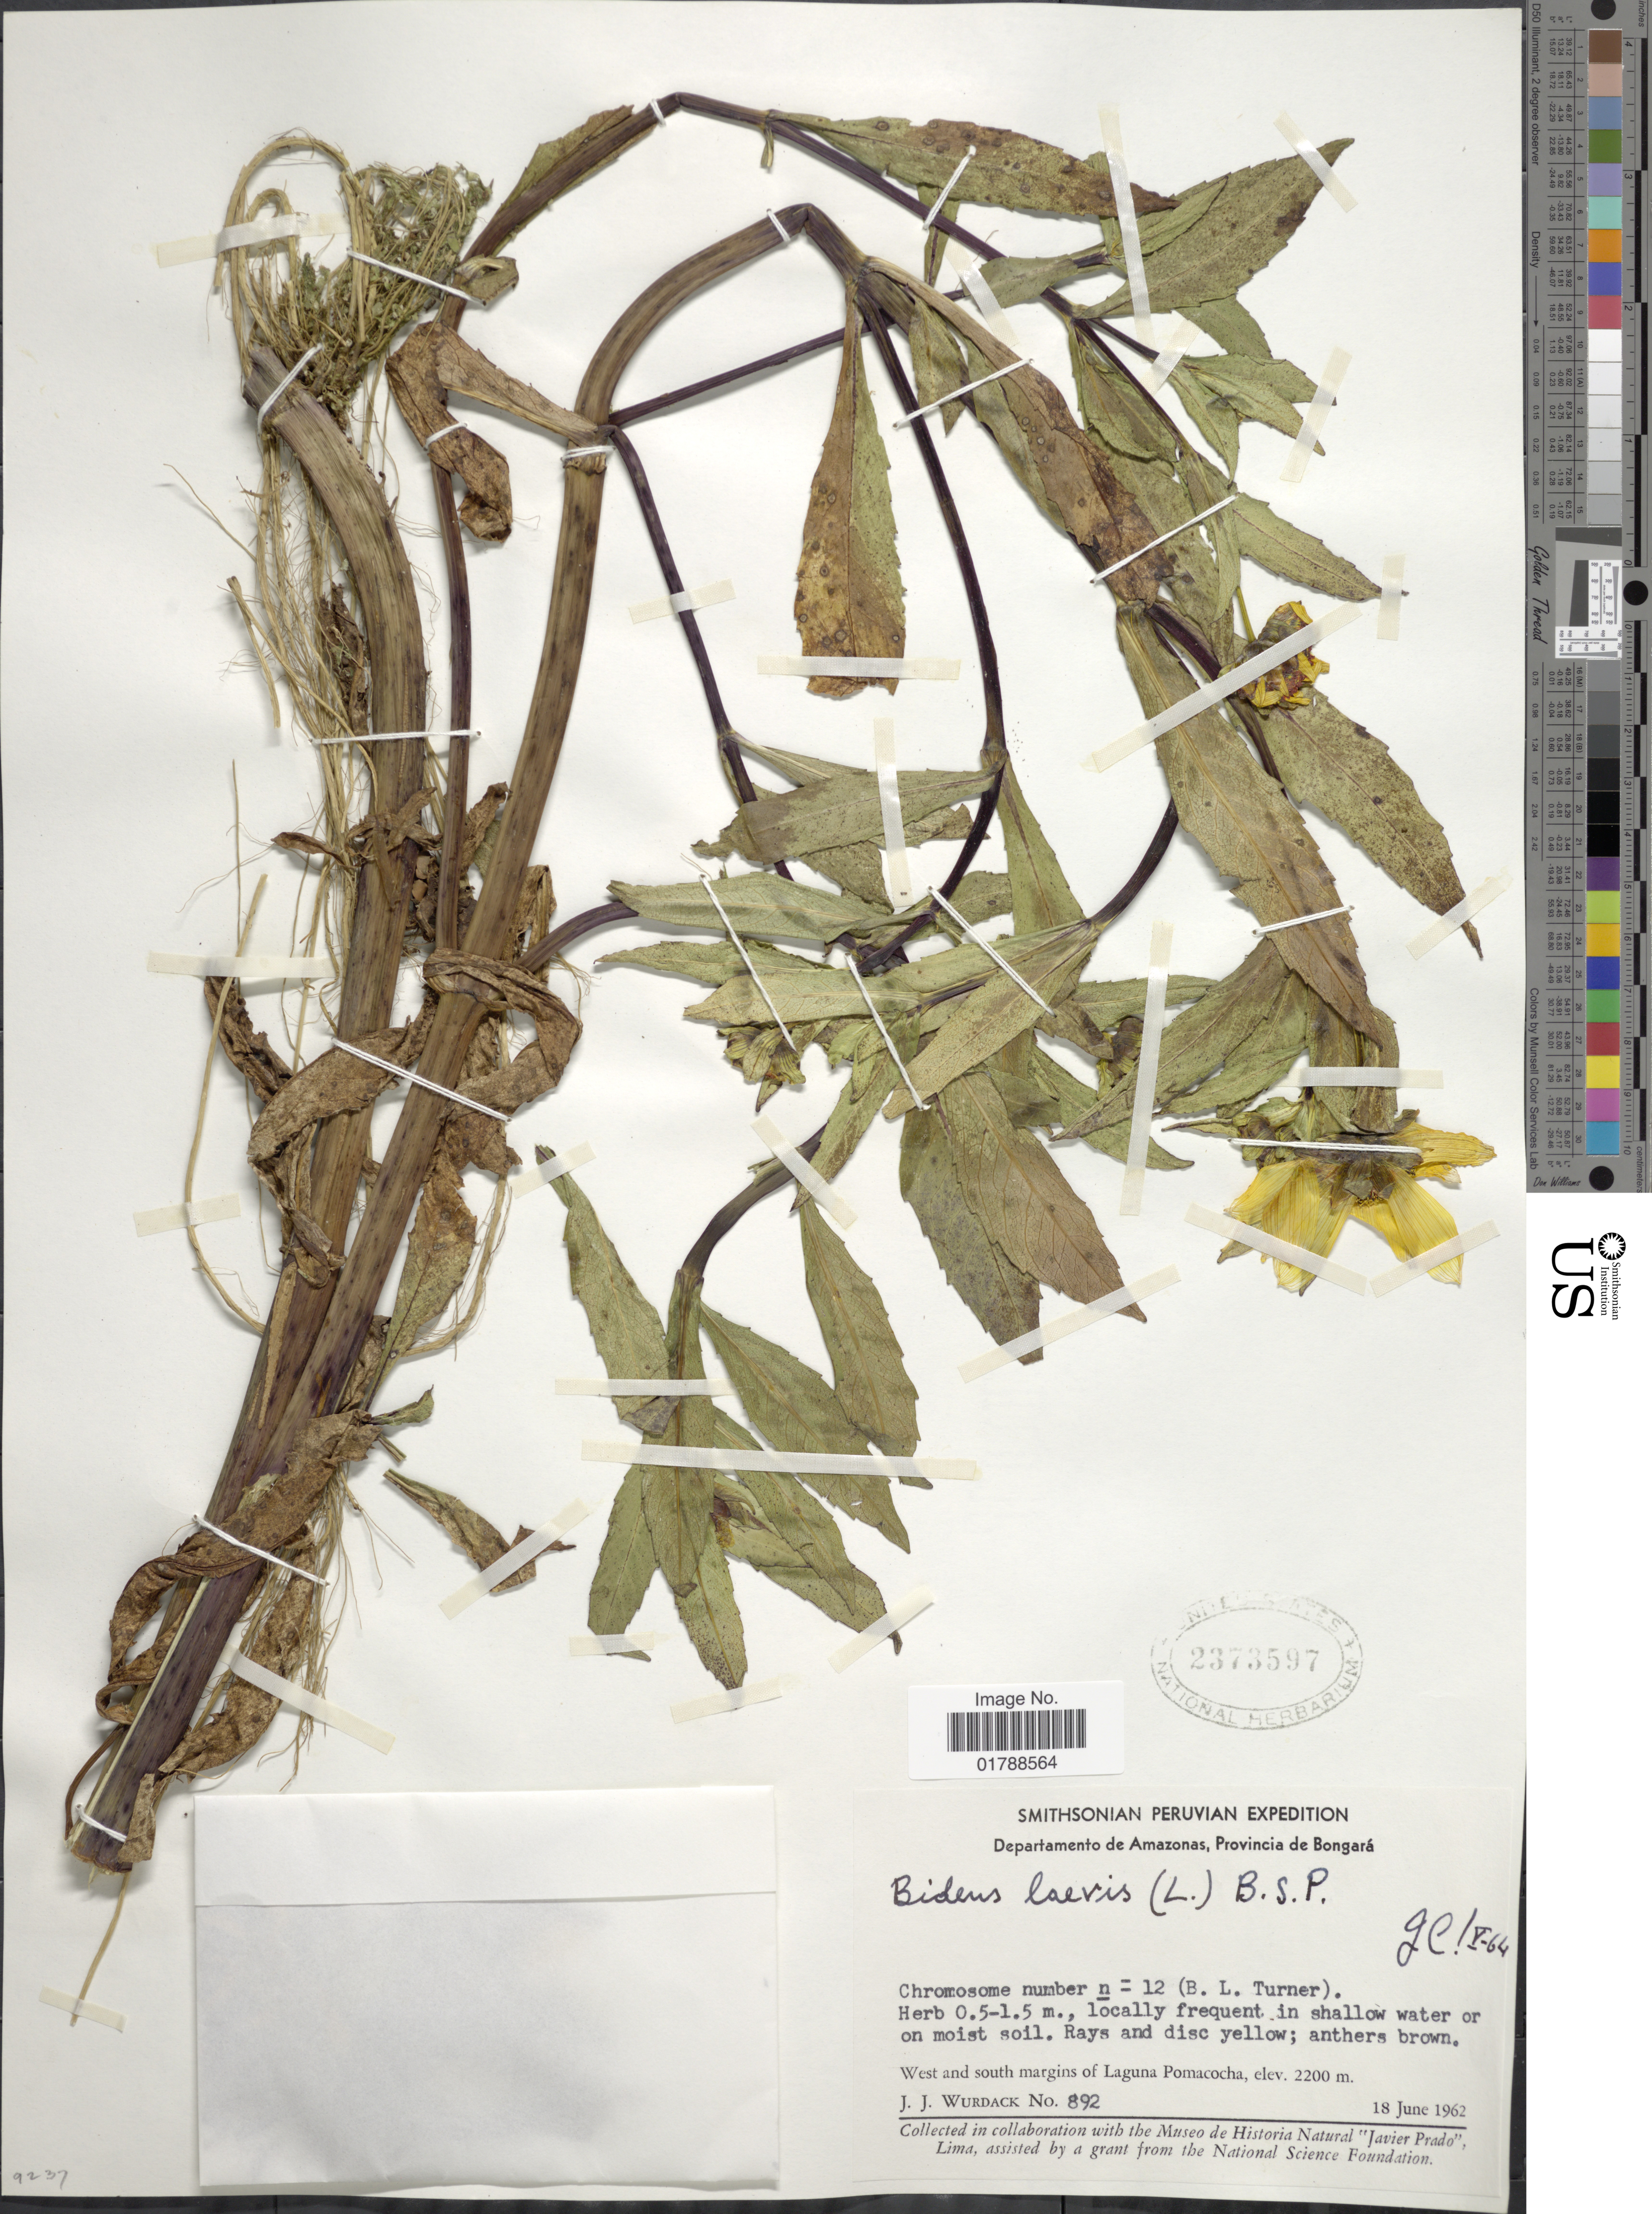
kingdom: Plantae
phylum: Tracheophyta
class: Magnoliopsida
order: Asterales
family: Asteraceae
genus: Bidens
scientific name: Bidens laevis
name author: (L.) Britton, Stearns & Poggenb.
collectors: J. J. Wurdack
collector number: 892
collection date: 1962-06-18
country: Peru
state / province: Amazonas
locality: Provincia de Bongará. West and south margins of Laguna Pomacocha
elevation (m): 2200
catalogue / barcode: US 2373597